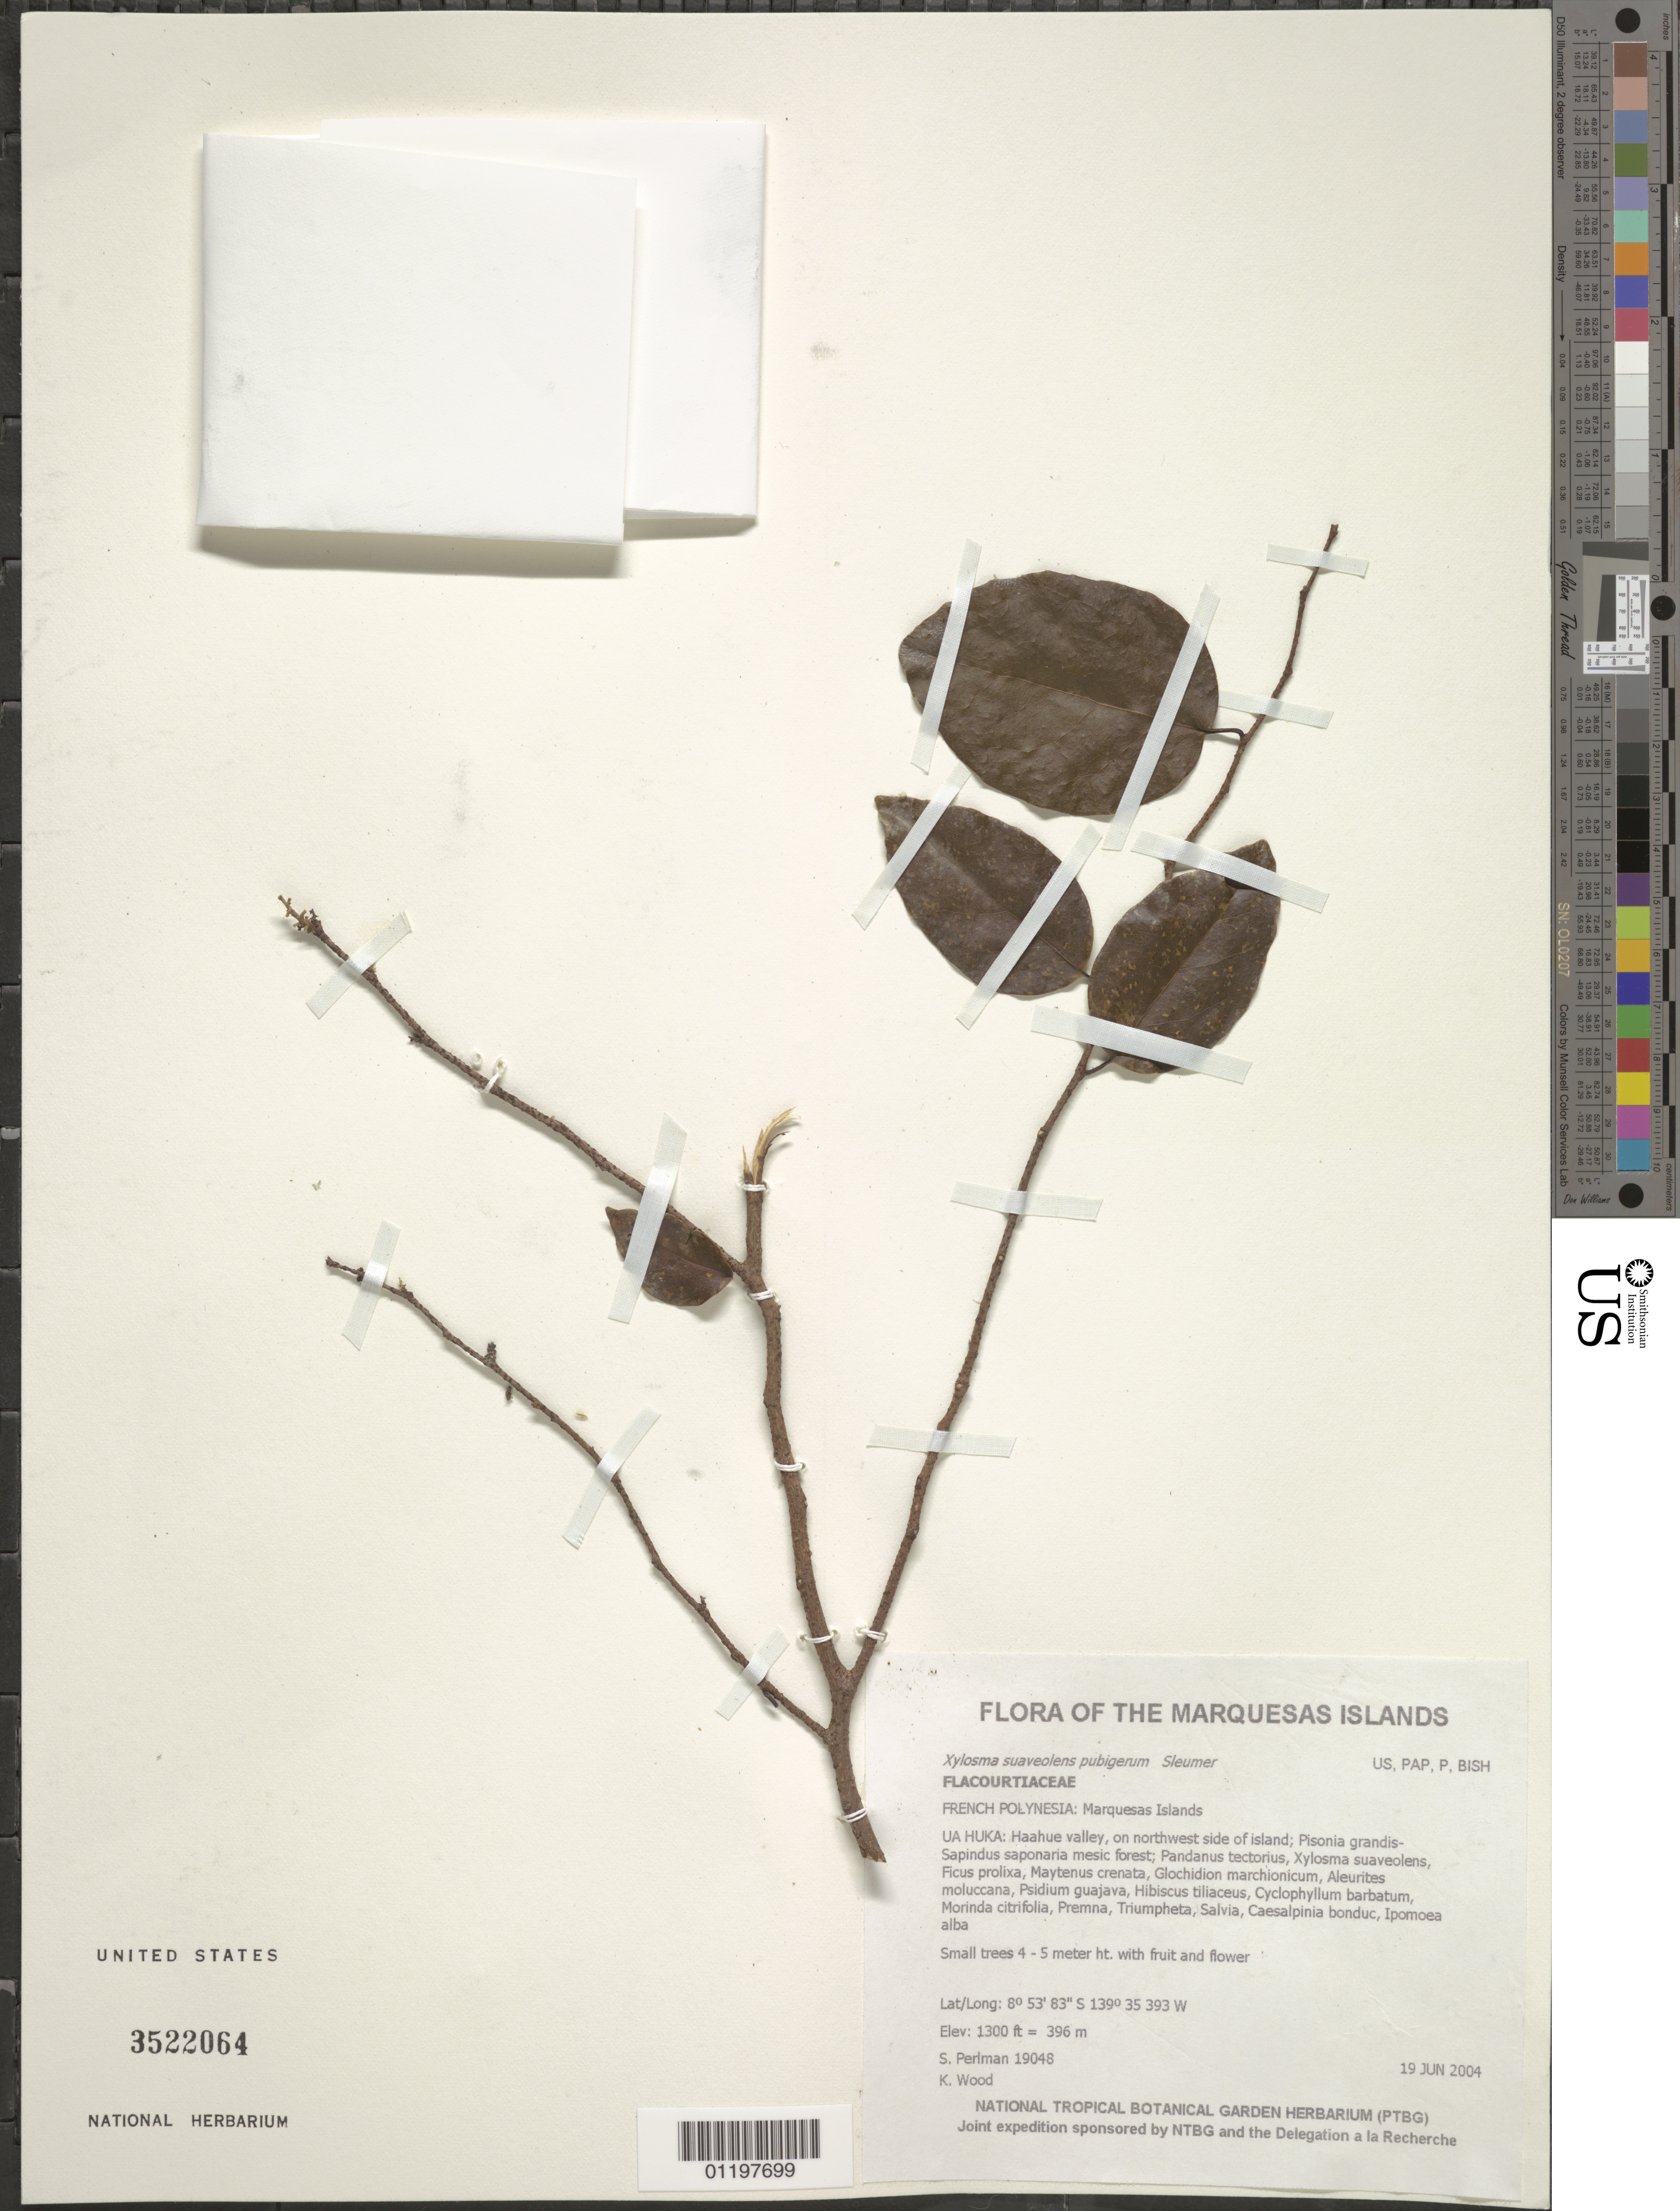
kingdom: Plantae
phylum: Tracheophyta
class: Magnoliopsida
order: Malpighiales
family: Salicaceae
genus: Xylosma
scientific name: Xylosma suaveolens subsp. pubigera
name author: Sleumer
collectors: S. P. Perlman & K. R. Wood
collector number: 19048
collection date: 2004-06-19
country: French Polynesia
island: Ua Huka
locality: Haahue valley, on northwest side of island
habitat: Pisonia grandis - Sapindus saponaria mesic forest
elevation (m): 396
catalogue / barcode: US 3522064